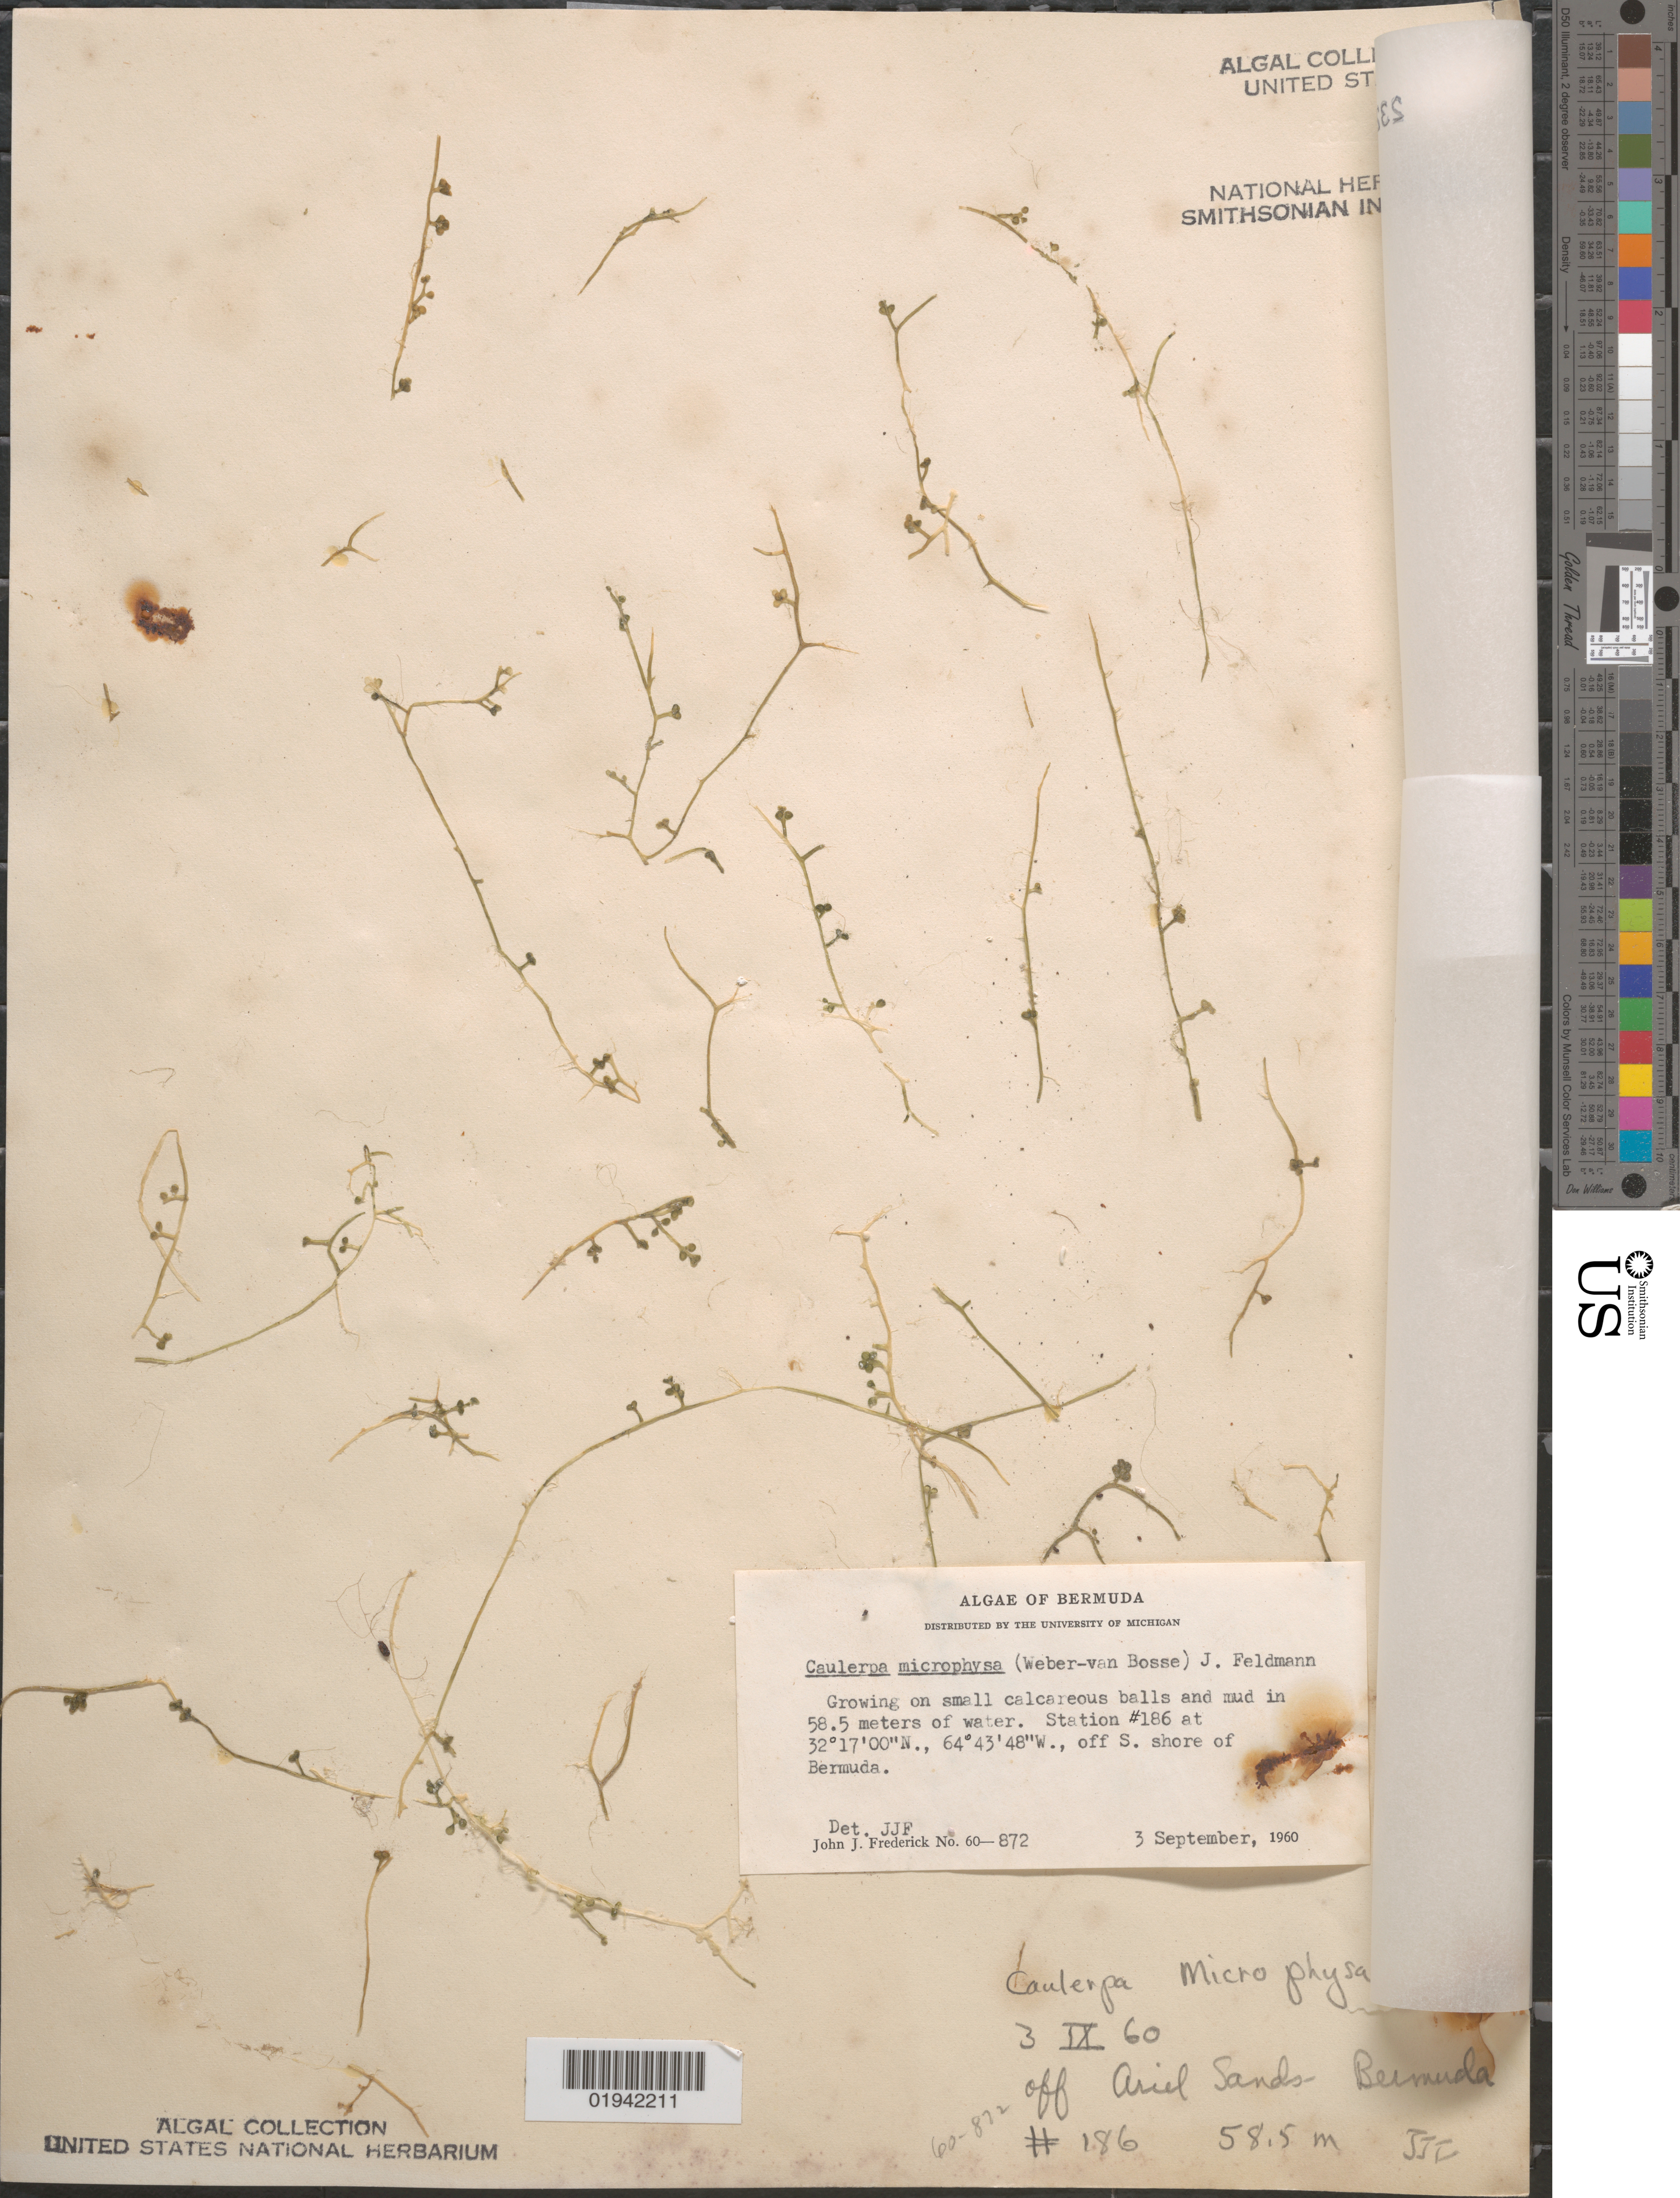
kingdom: Plantae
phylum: Chlorophyta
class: Ulvophyceae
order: Bryopsidales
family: Caulerpaceae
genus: Caulerpa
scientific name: Caulerpa microphysa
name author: (Weber Bosse) Feldmann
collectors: J. Frederick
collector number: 60-872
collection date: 1960-09-03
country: Bermuda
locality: Station #186, off S. shore of Bermuda. Off Ariel Sands.